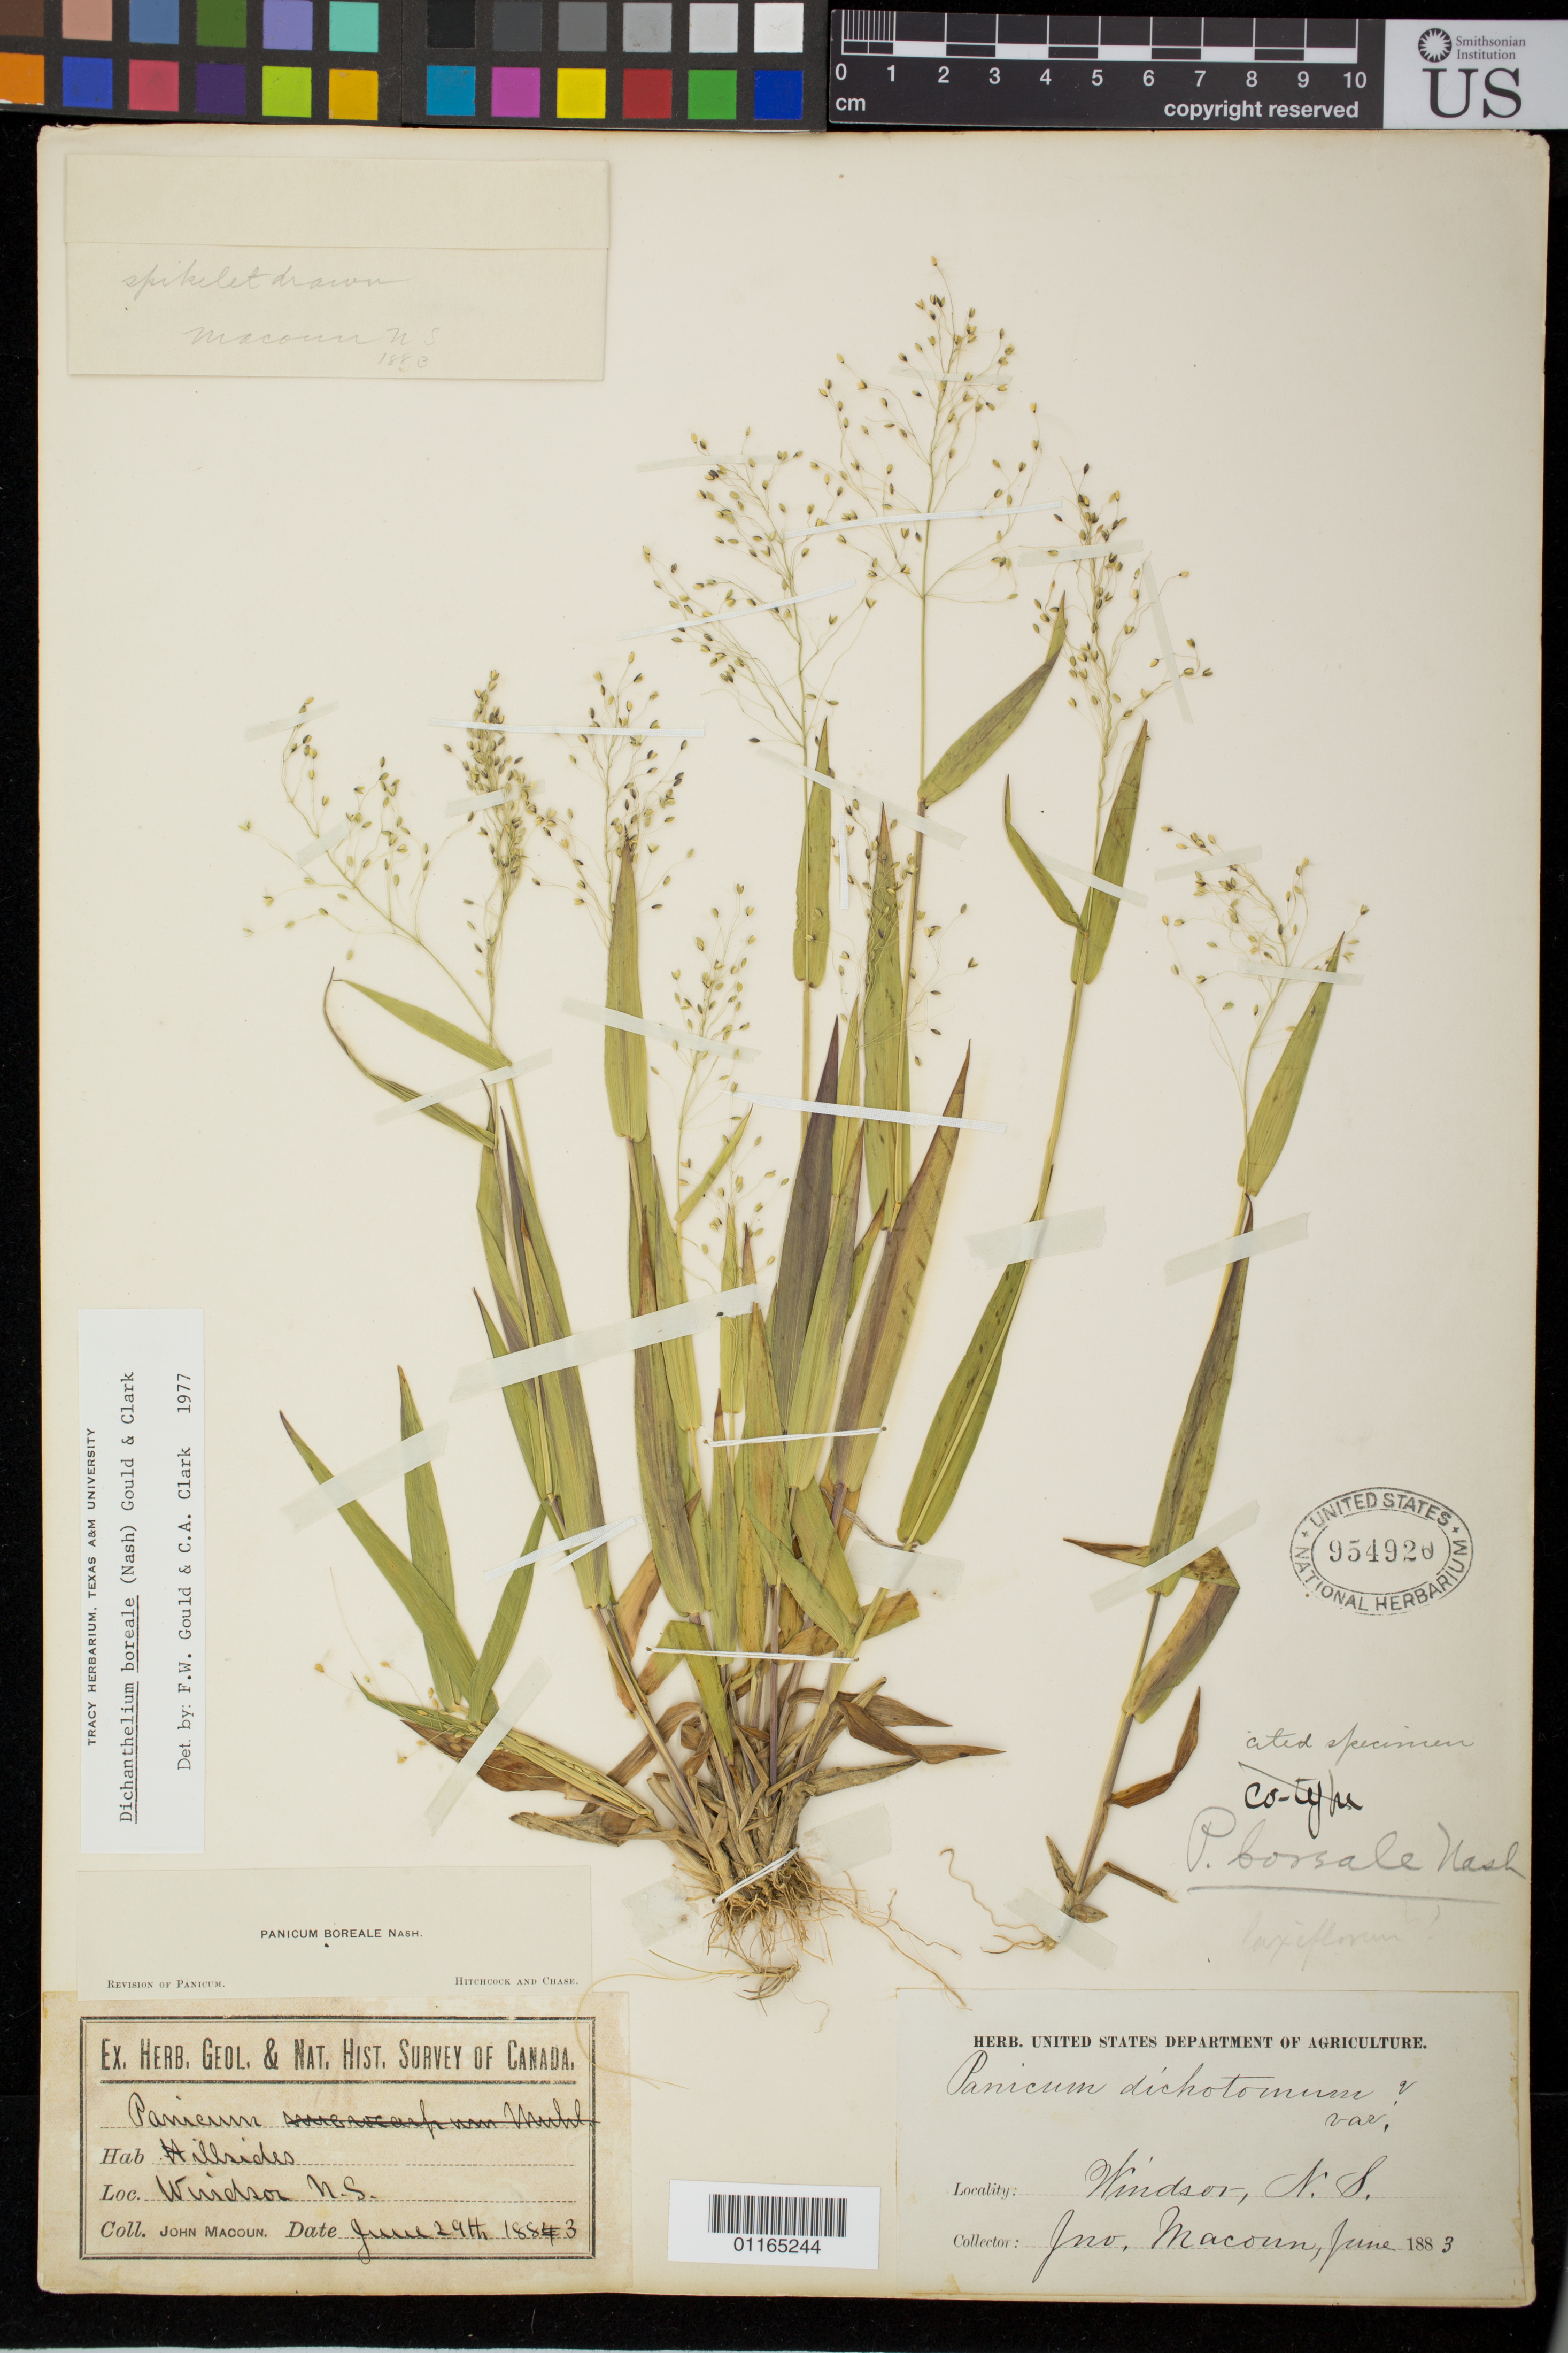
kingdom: Plantae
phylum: Tracheophyta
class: Liliopsida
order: Poales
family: Poaceae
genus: Panicum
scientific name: Panicum boreale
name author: Nash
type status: Syntype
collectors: J. M. Macoun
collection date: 1883-06-29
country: Canada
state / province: Nova Scotia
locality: Windsor, N.S.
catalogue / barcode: US 954920